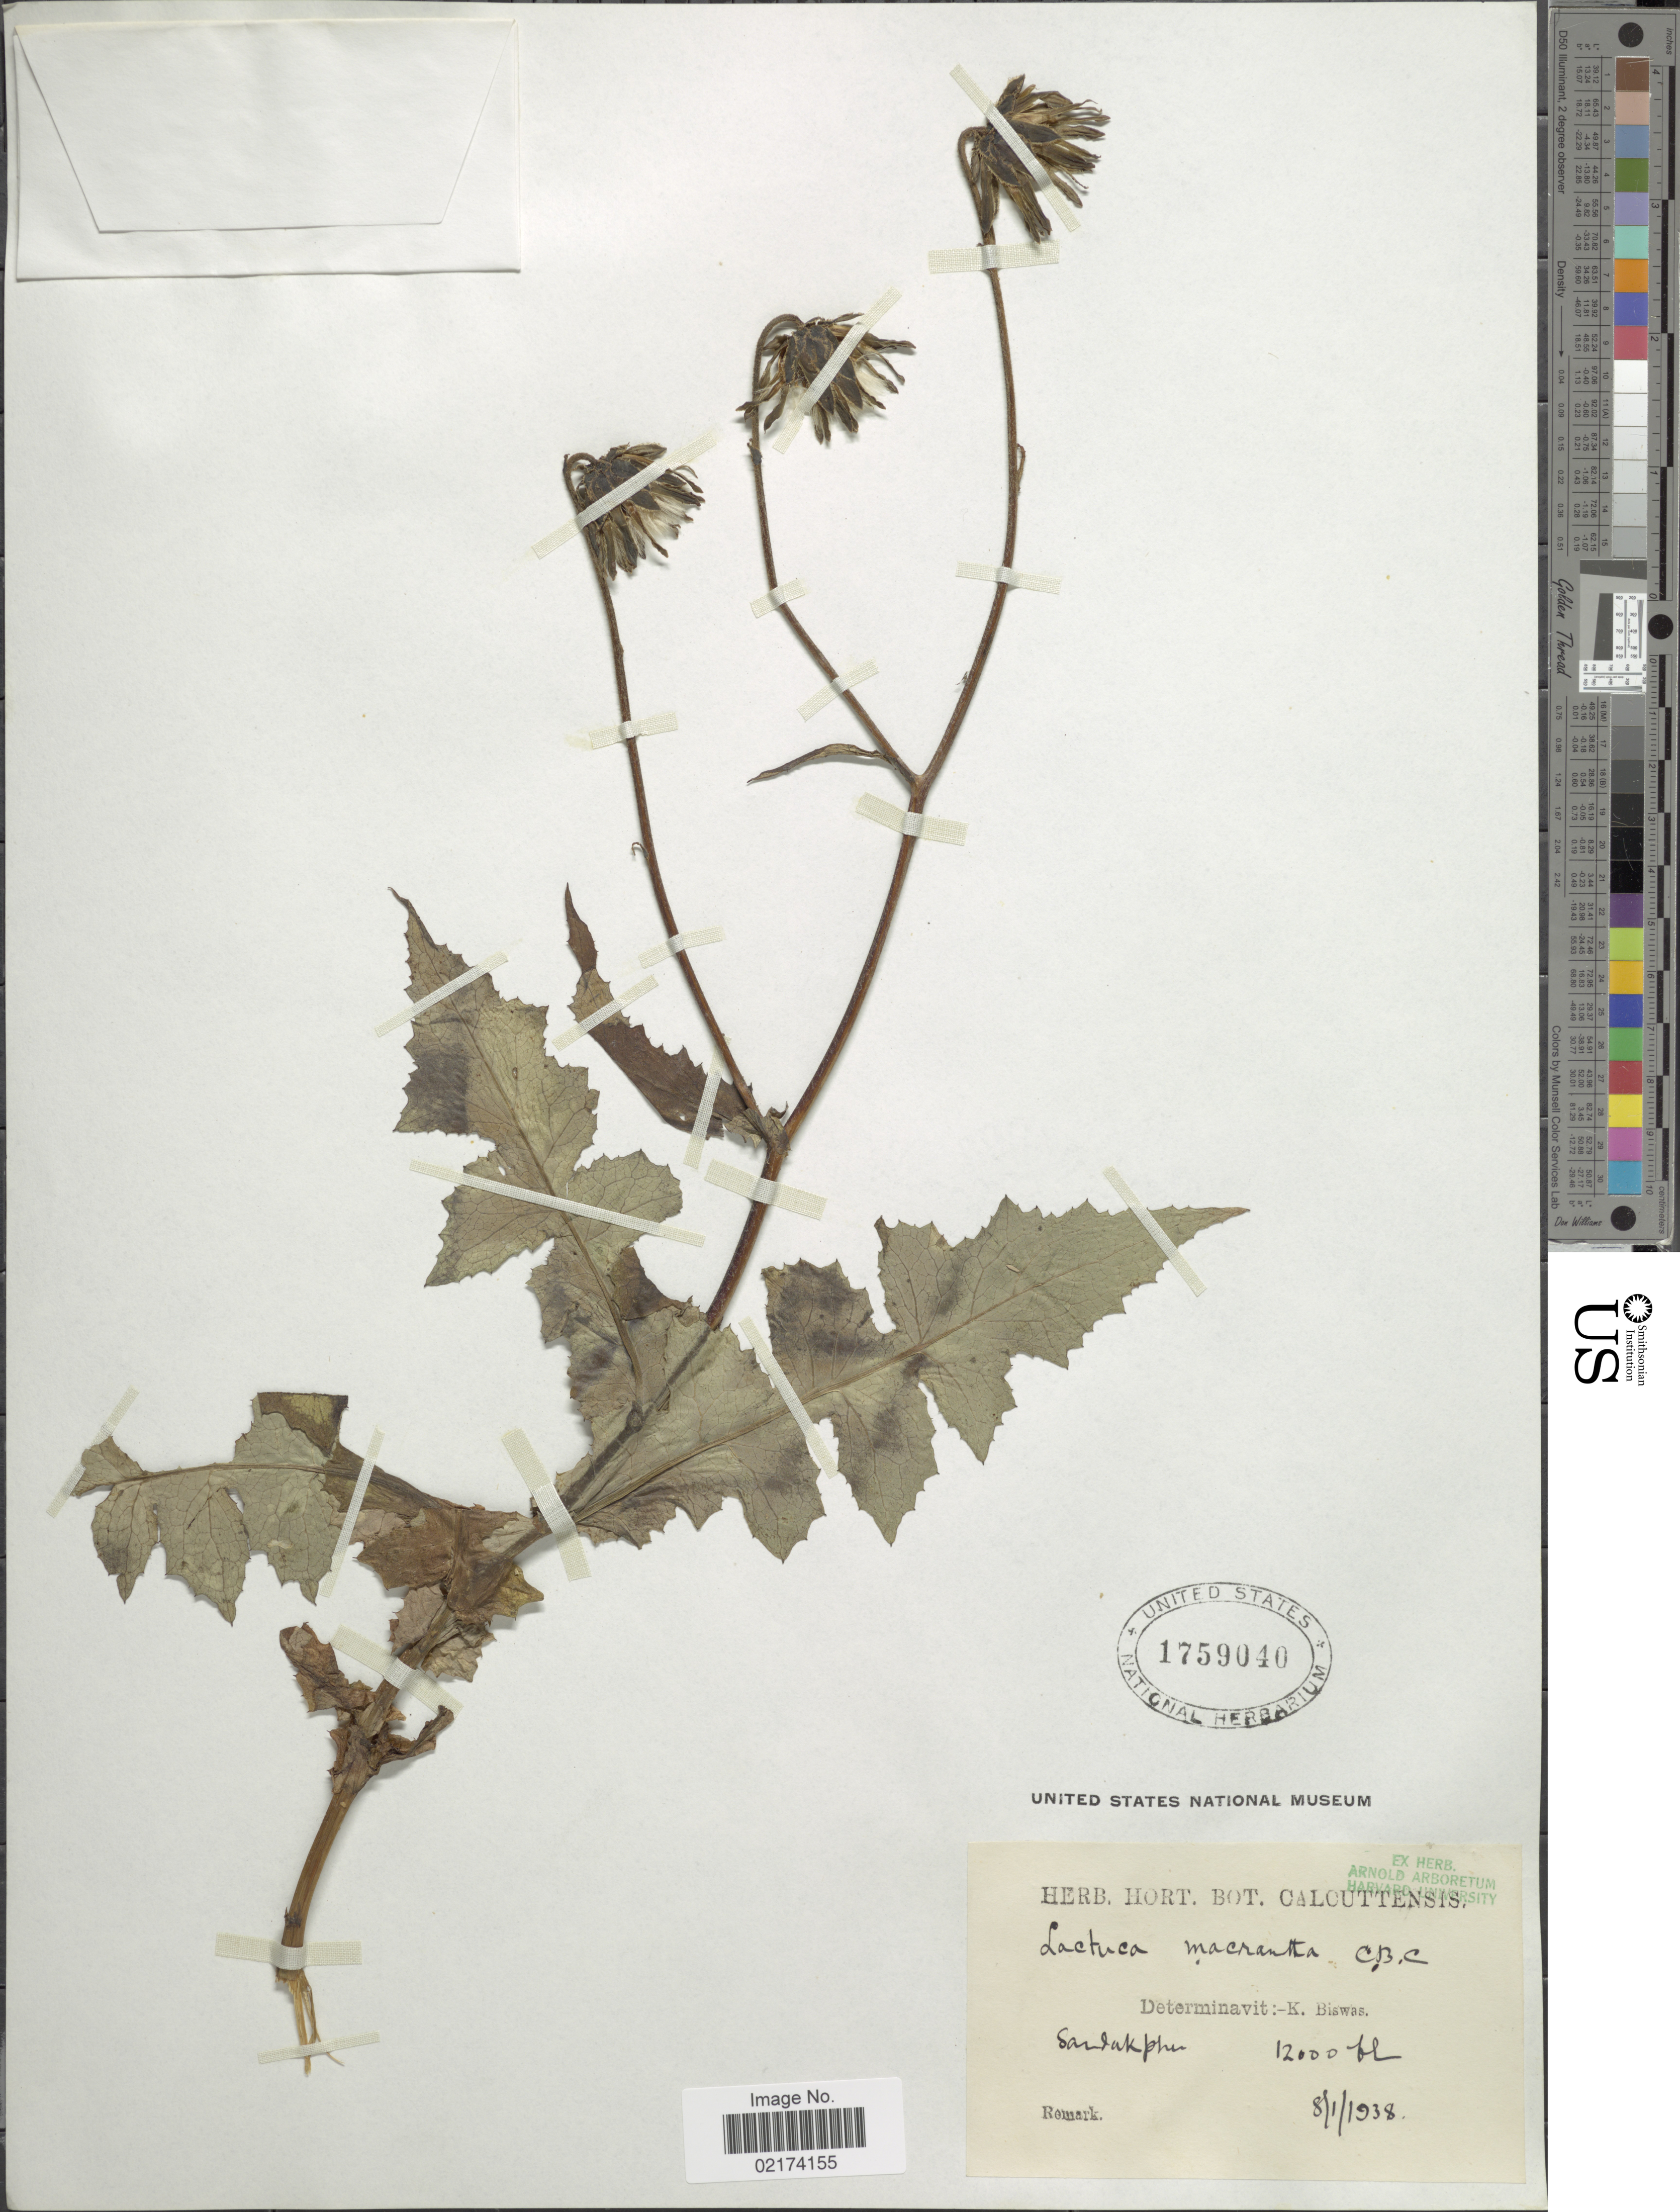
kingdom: Plantae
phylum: Tracheophyta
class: Magnoliopsida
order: Asterales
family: Asteraceae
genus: Chaetoseris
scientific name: Chaetoseris macrantha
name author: (C.B. Clarke) C. Shih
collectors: K. Biswas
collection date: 1938-01-08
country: Nepal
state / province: Mechi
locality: Sandakphu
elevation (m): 3658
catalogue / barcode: US 1759040